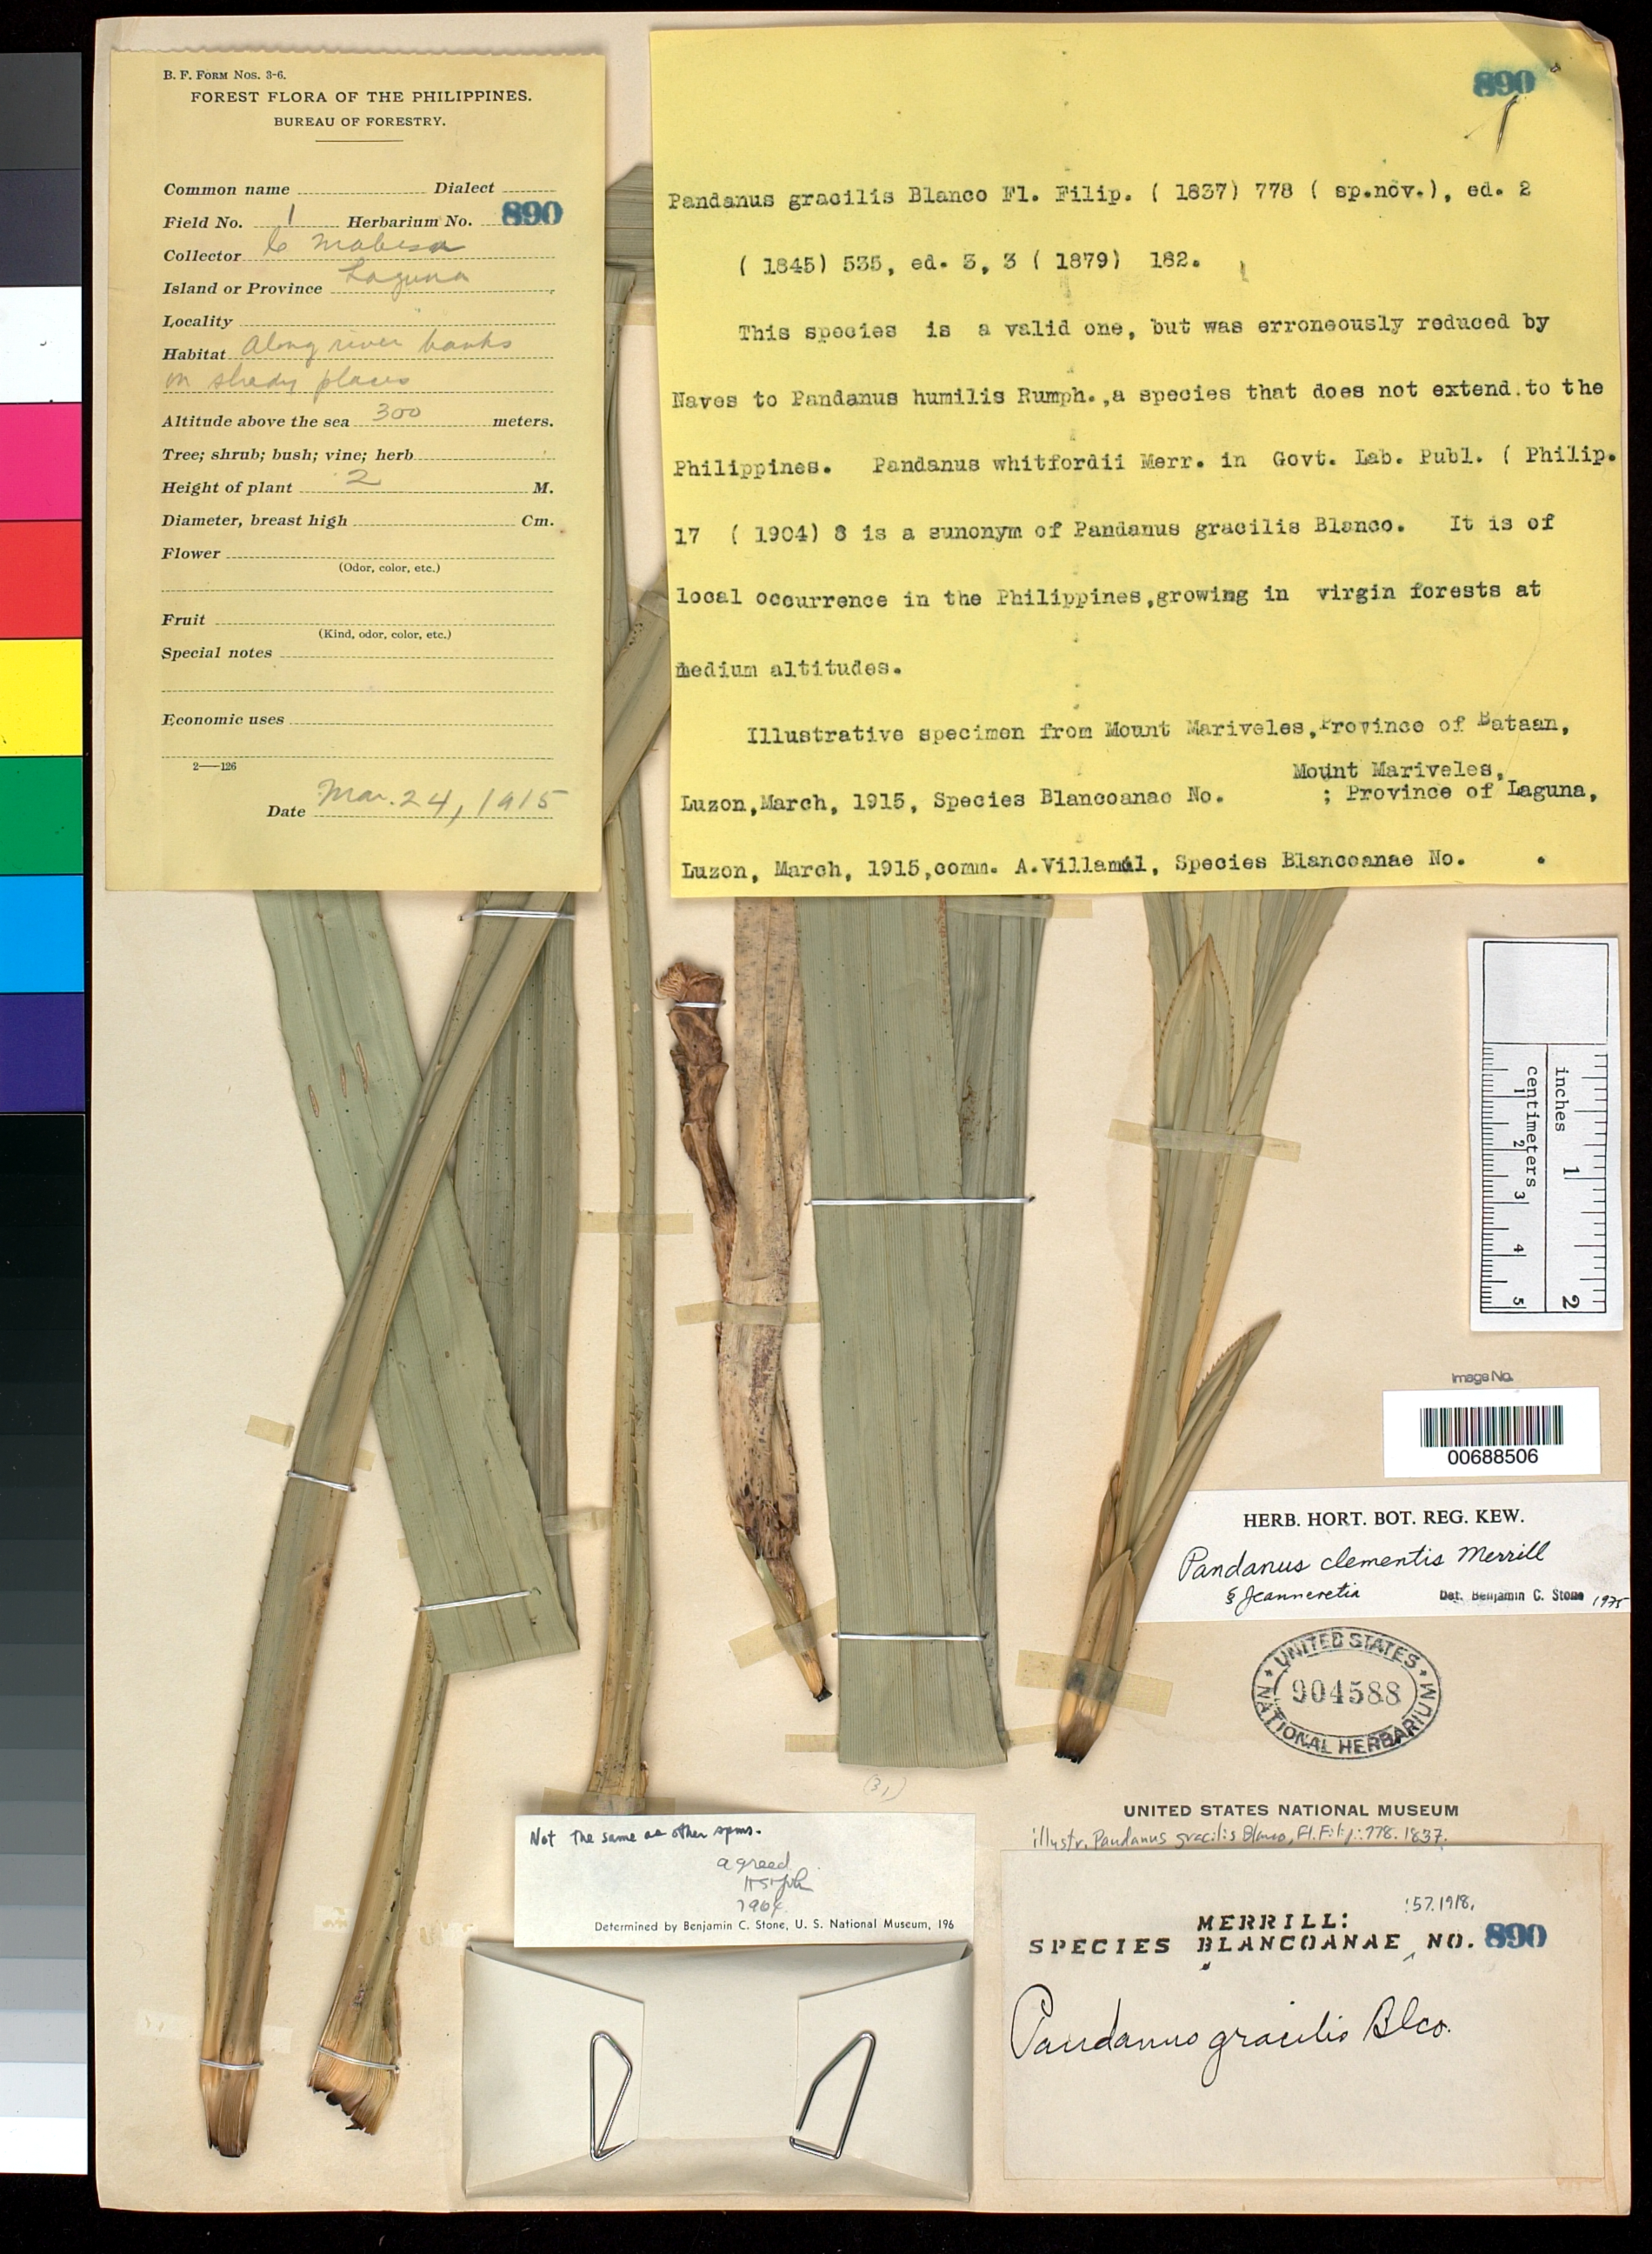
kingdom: Plantae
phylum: Tracheophyta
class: Liliopsida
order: Pandanales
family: Pandanaceae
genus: Pandanus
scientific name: Pandanus clementis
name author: Merr.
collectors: C. Mabesa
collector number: Sp. Blancoan. 0890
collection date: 1915-03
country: Philippines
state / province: Calabarzon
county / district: Laguna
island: Luzon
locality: Mt. Maquiling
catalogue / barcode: US 904588